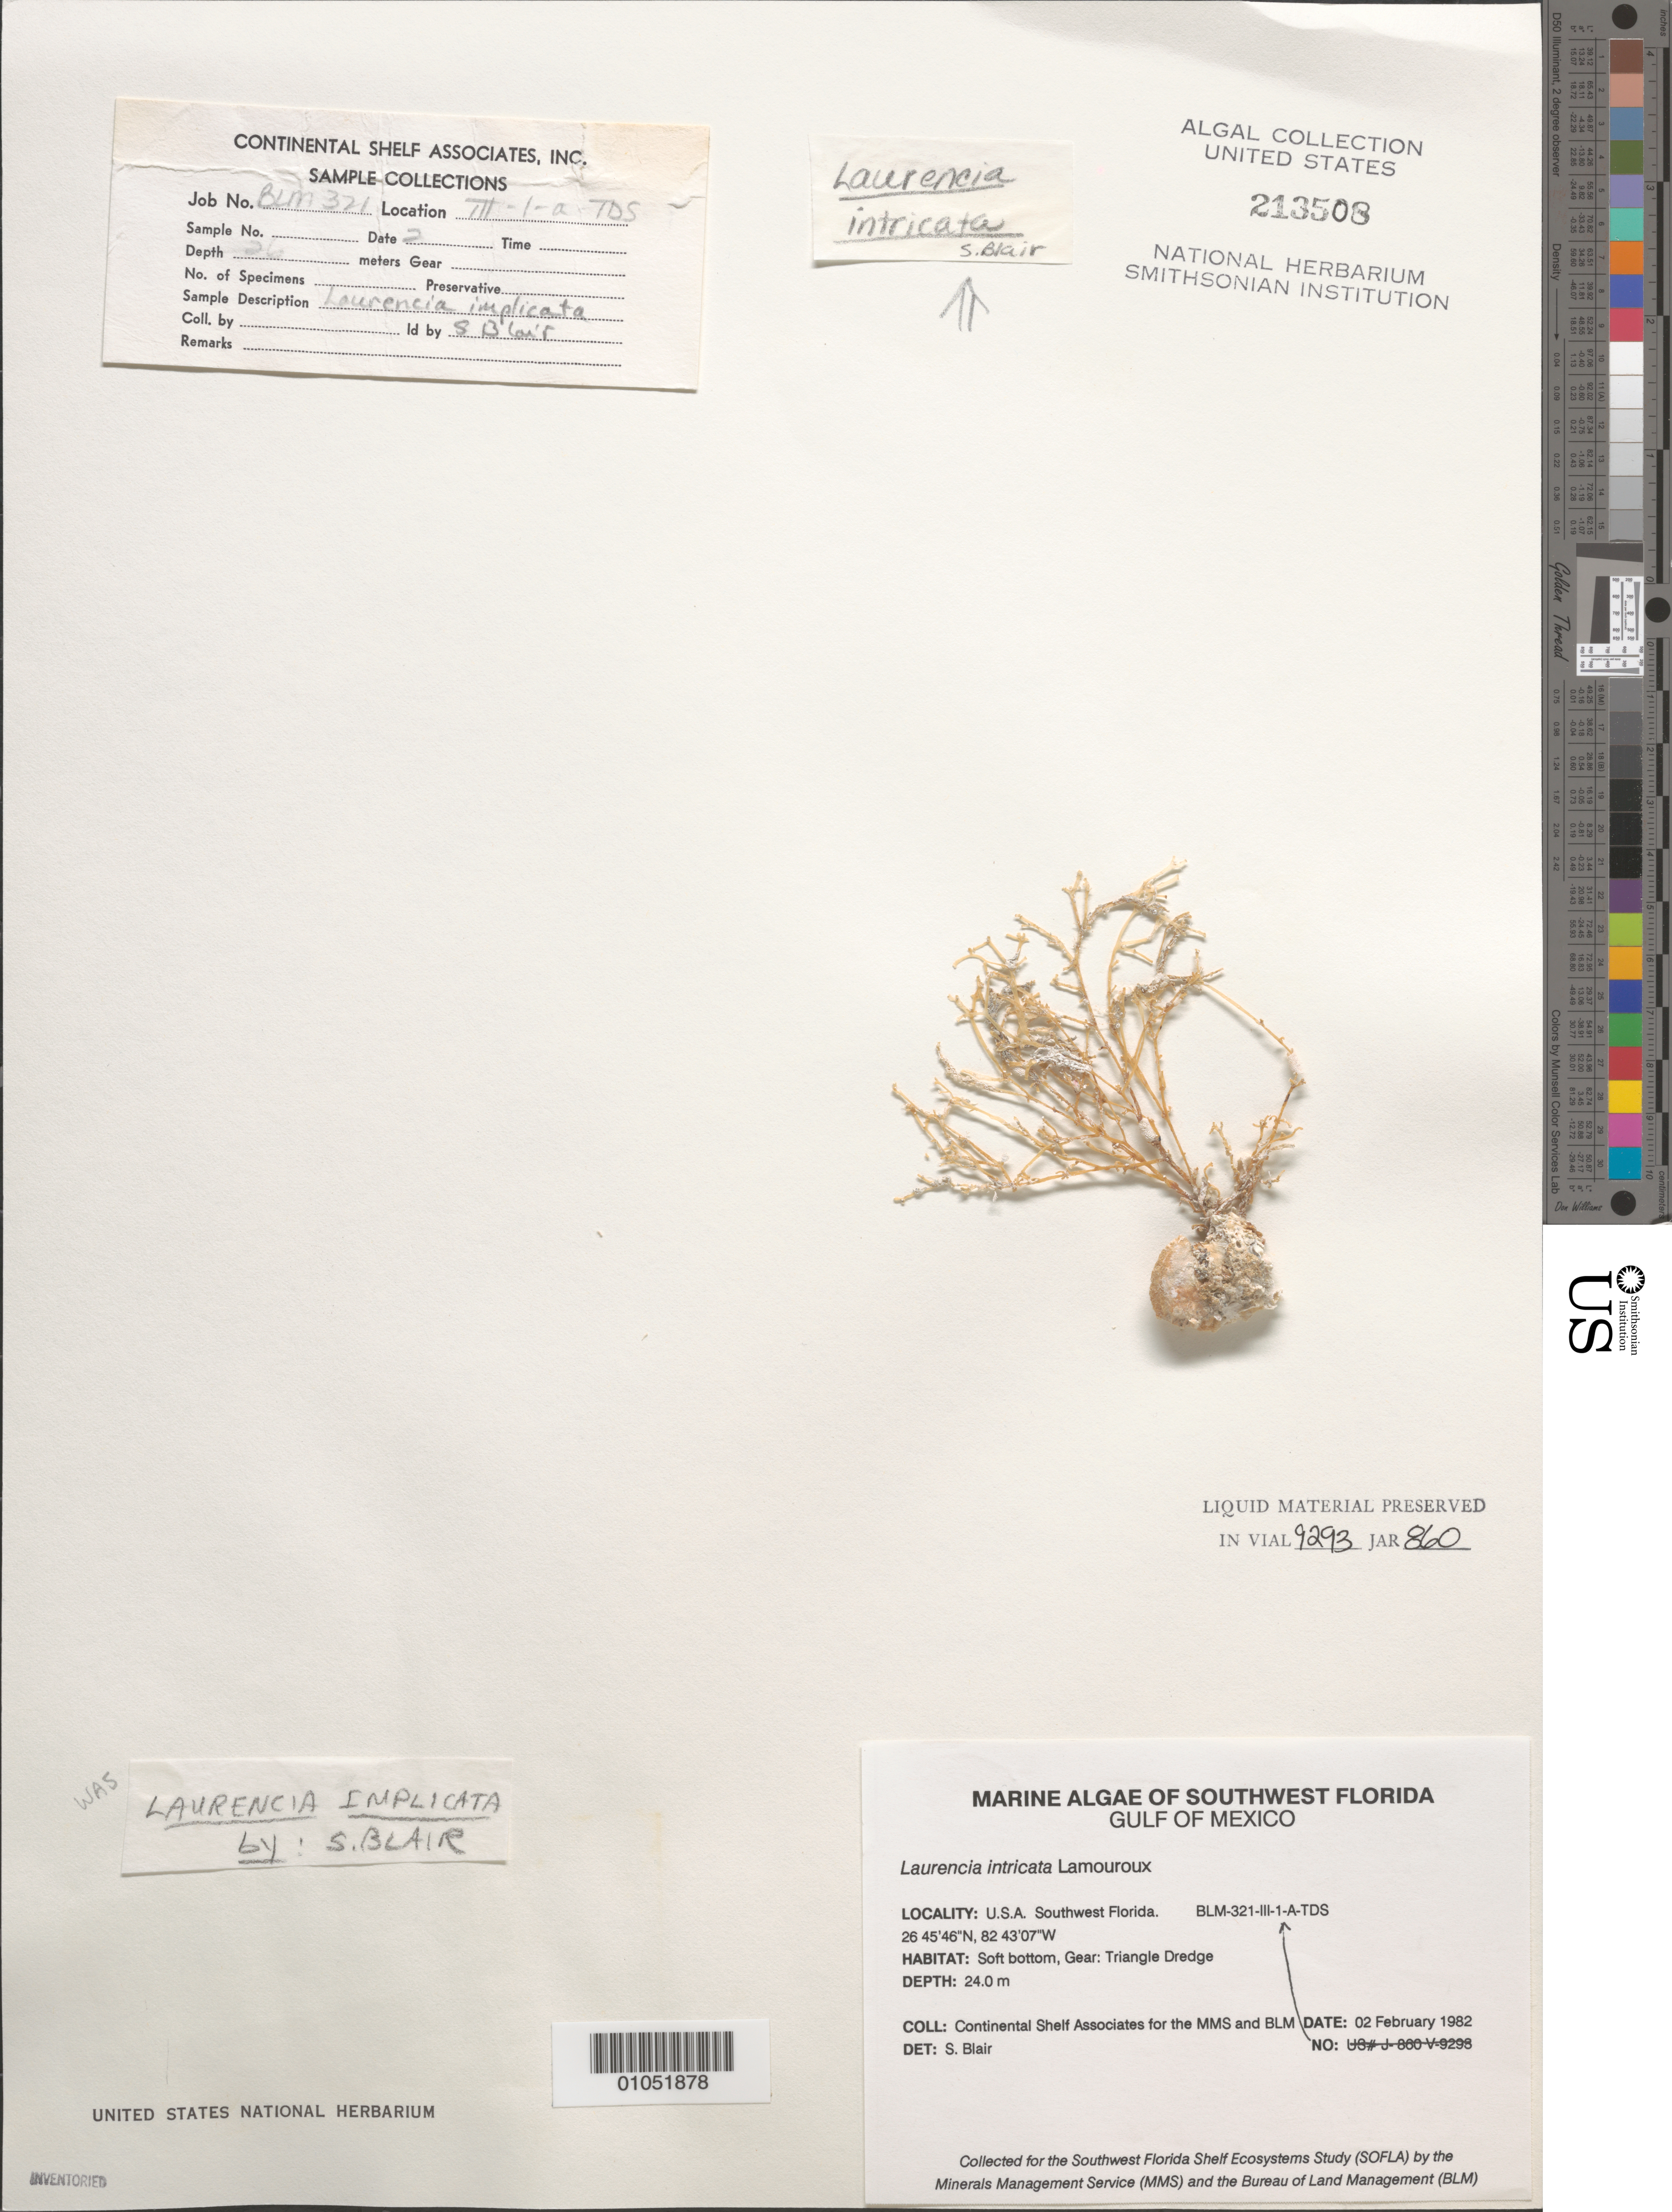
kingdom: Plantae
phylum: Rhodophyta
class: Florideophyceae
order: Ceramiales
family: Rhodomelaceae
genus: Laurencia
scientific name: Laurencia intricata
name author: J.V.Lamouroux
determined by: Blair, S. M.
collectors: Continental Shelf Associates for the MMS/BLM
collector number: BLM-321-III-1-A-TDS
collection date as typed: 02 Feb 1982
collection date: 1982-02-02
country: United States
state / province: Florida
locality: Gulf of Mexico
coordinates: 26 45'46"N, 82 43'07"W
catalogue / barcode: US 213508